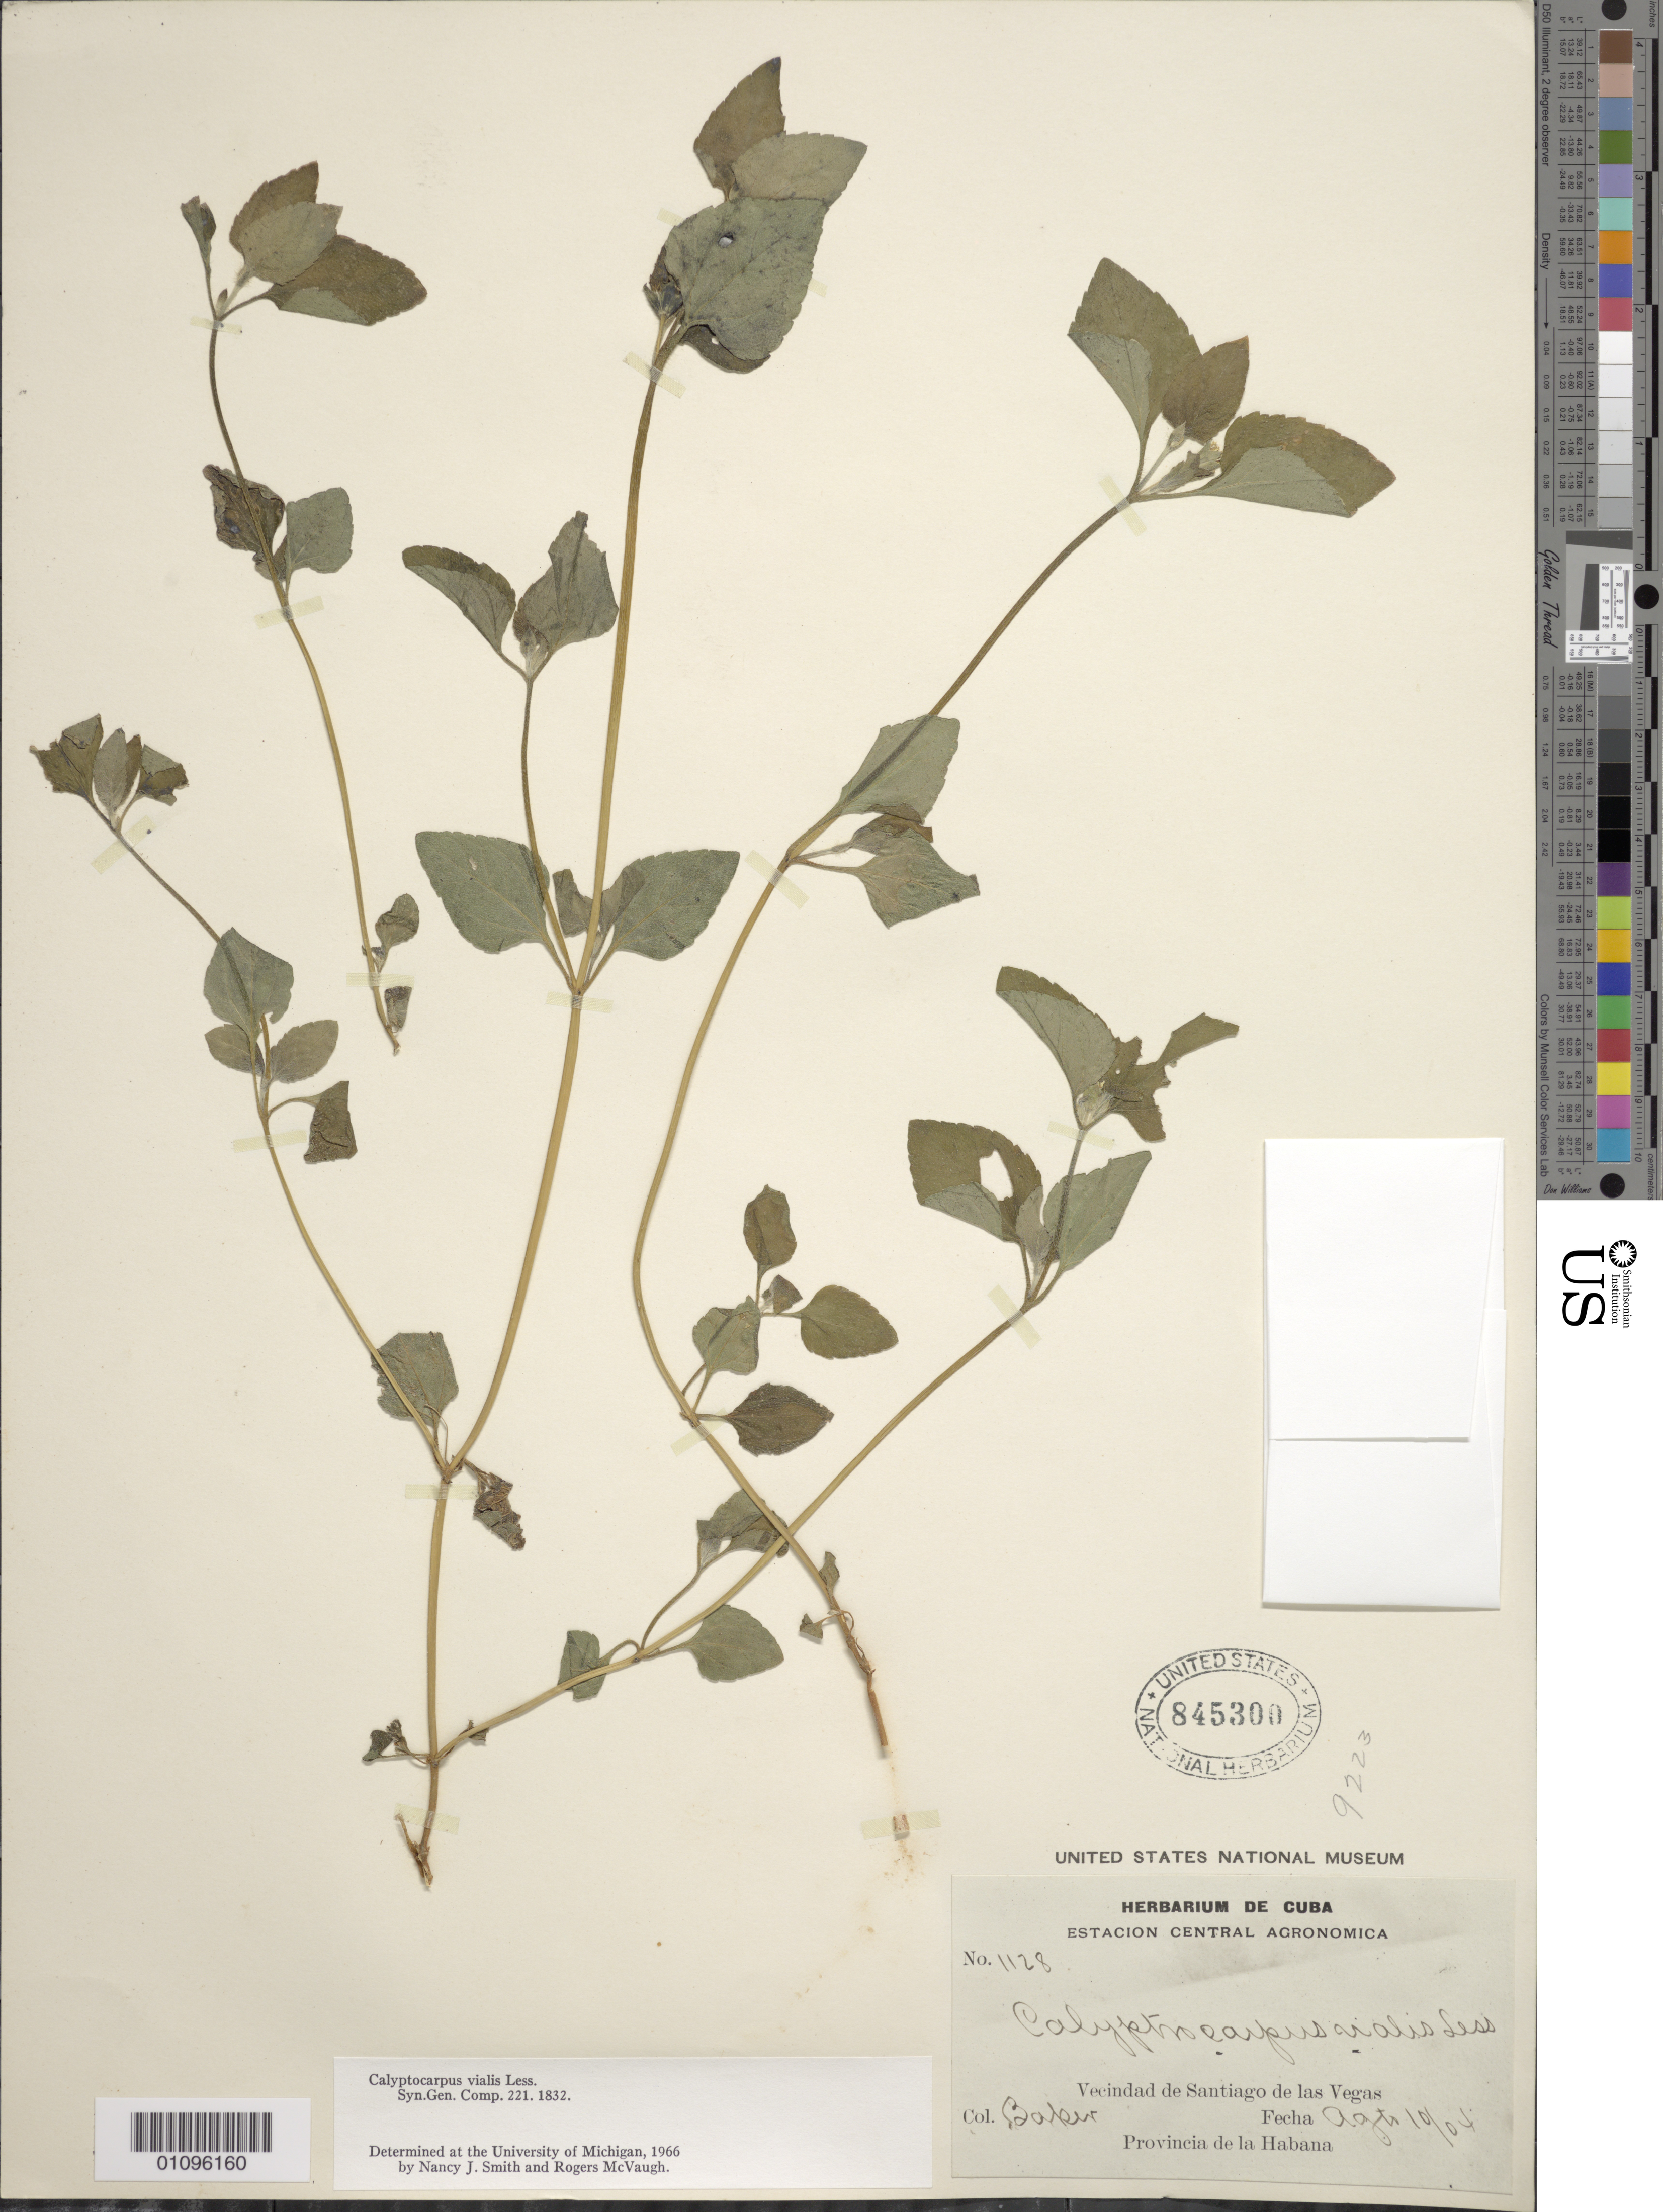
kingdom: Plantae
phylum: Tracheophyta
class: Magnoliopsida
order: Asterales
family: Asteraceae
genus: Calyptocarpus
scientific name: Calyptocarpus vialis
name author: Less.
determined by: Smith, N. J.; McVaugh, R.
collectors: C. F. Baker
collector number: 1128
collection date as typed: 10 Aug 1904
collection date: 1904-08-10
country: Cuba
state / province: La Habana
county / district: Municipio Boyeros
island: Cuba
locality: Santiago de las Vegas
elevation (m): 97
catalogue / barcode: US 845300